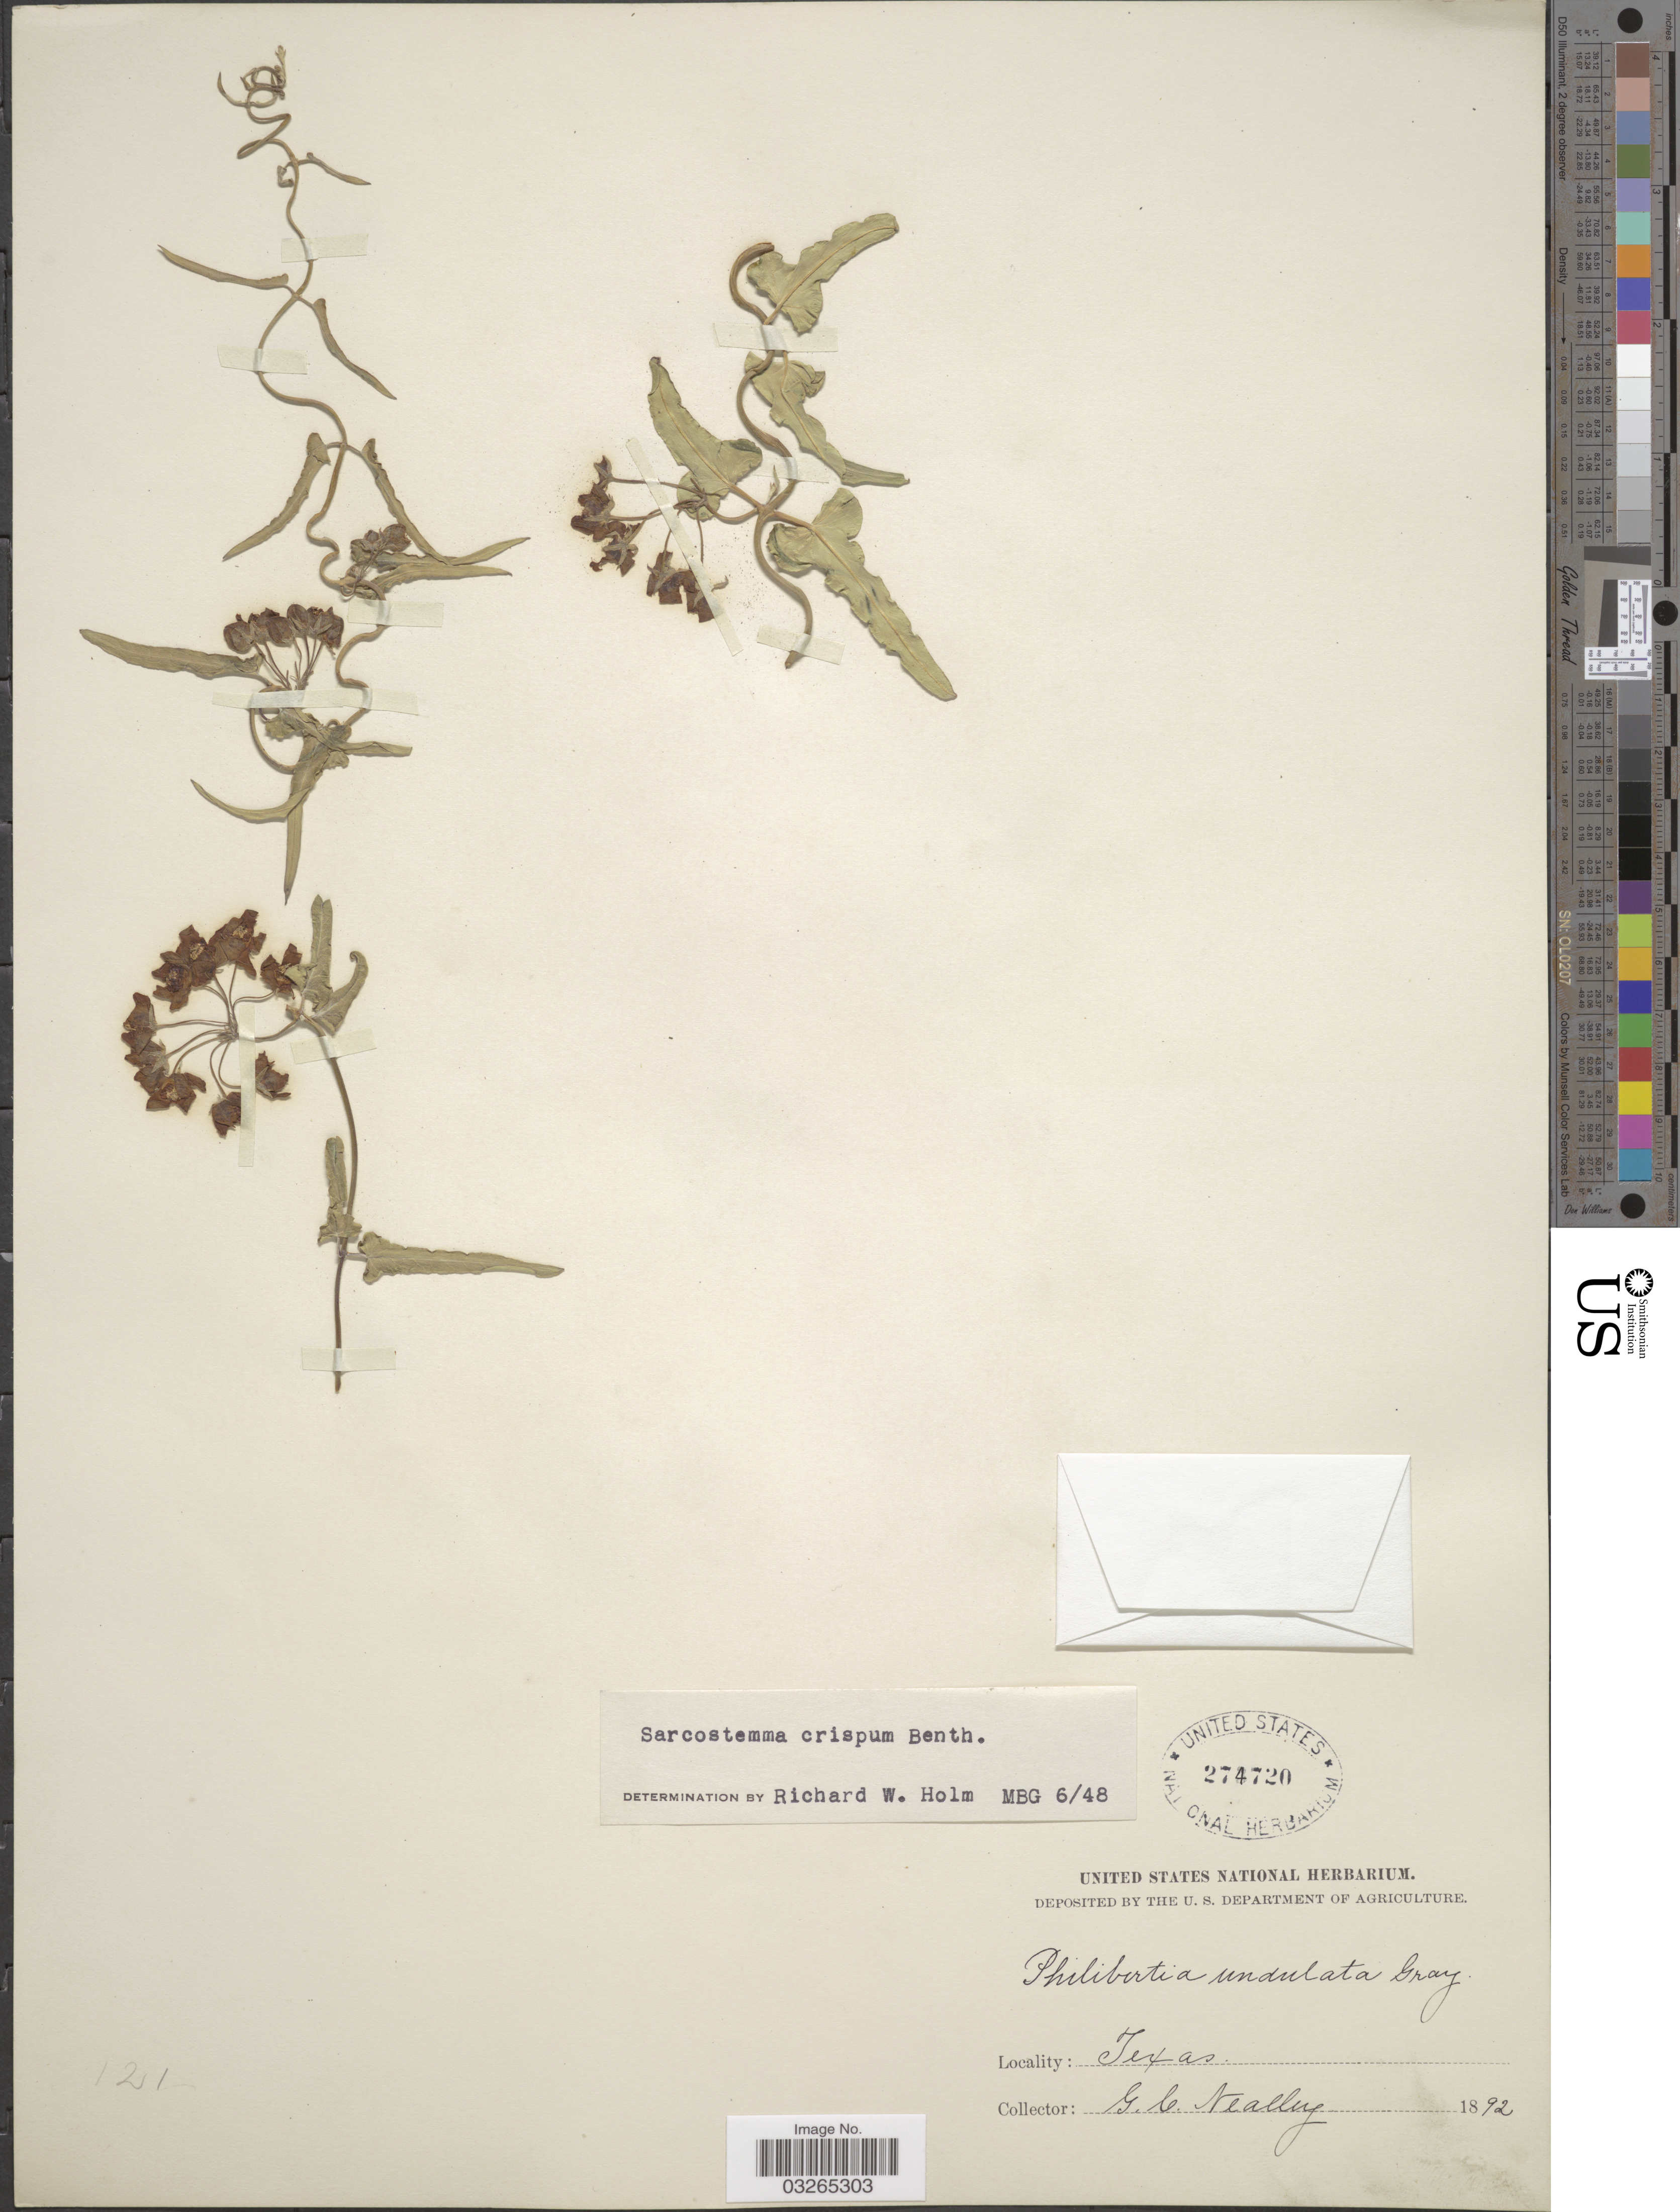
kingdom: Plantae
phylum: Tracheophyta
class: Magnoliopsida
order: Gentianales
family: Apocynaceae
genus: Sarcostemma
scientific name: Sarcostemma crispum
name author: Benth.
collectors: G. Neally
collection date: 1892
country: United States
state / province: Texas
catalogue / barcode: US 274720